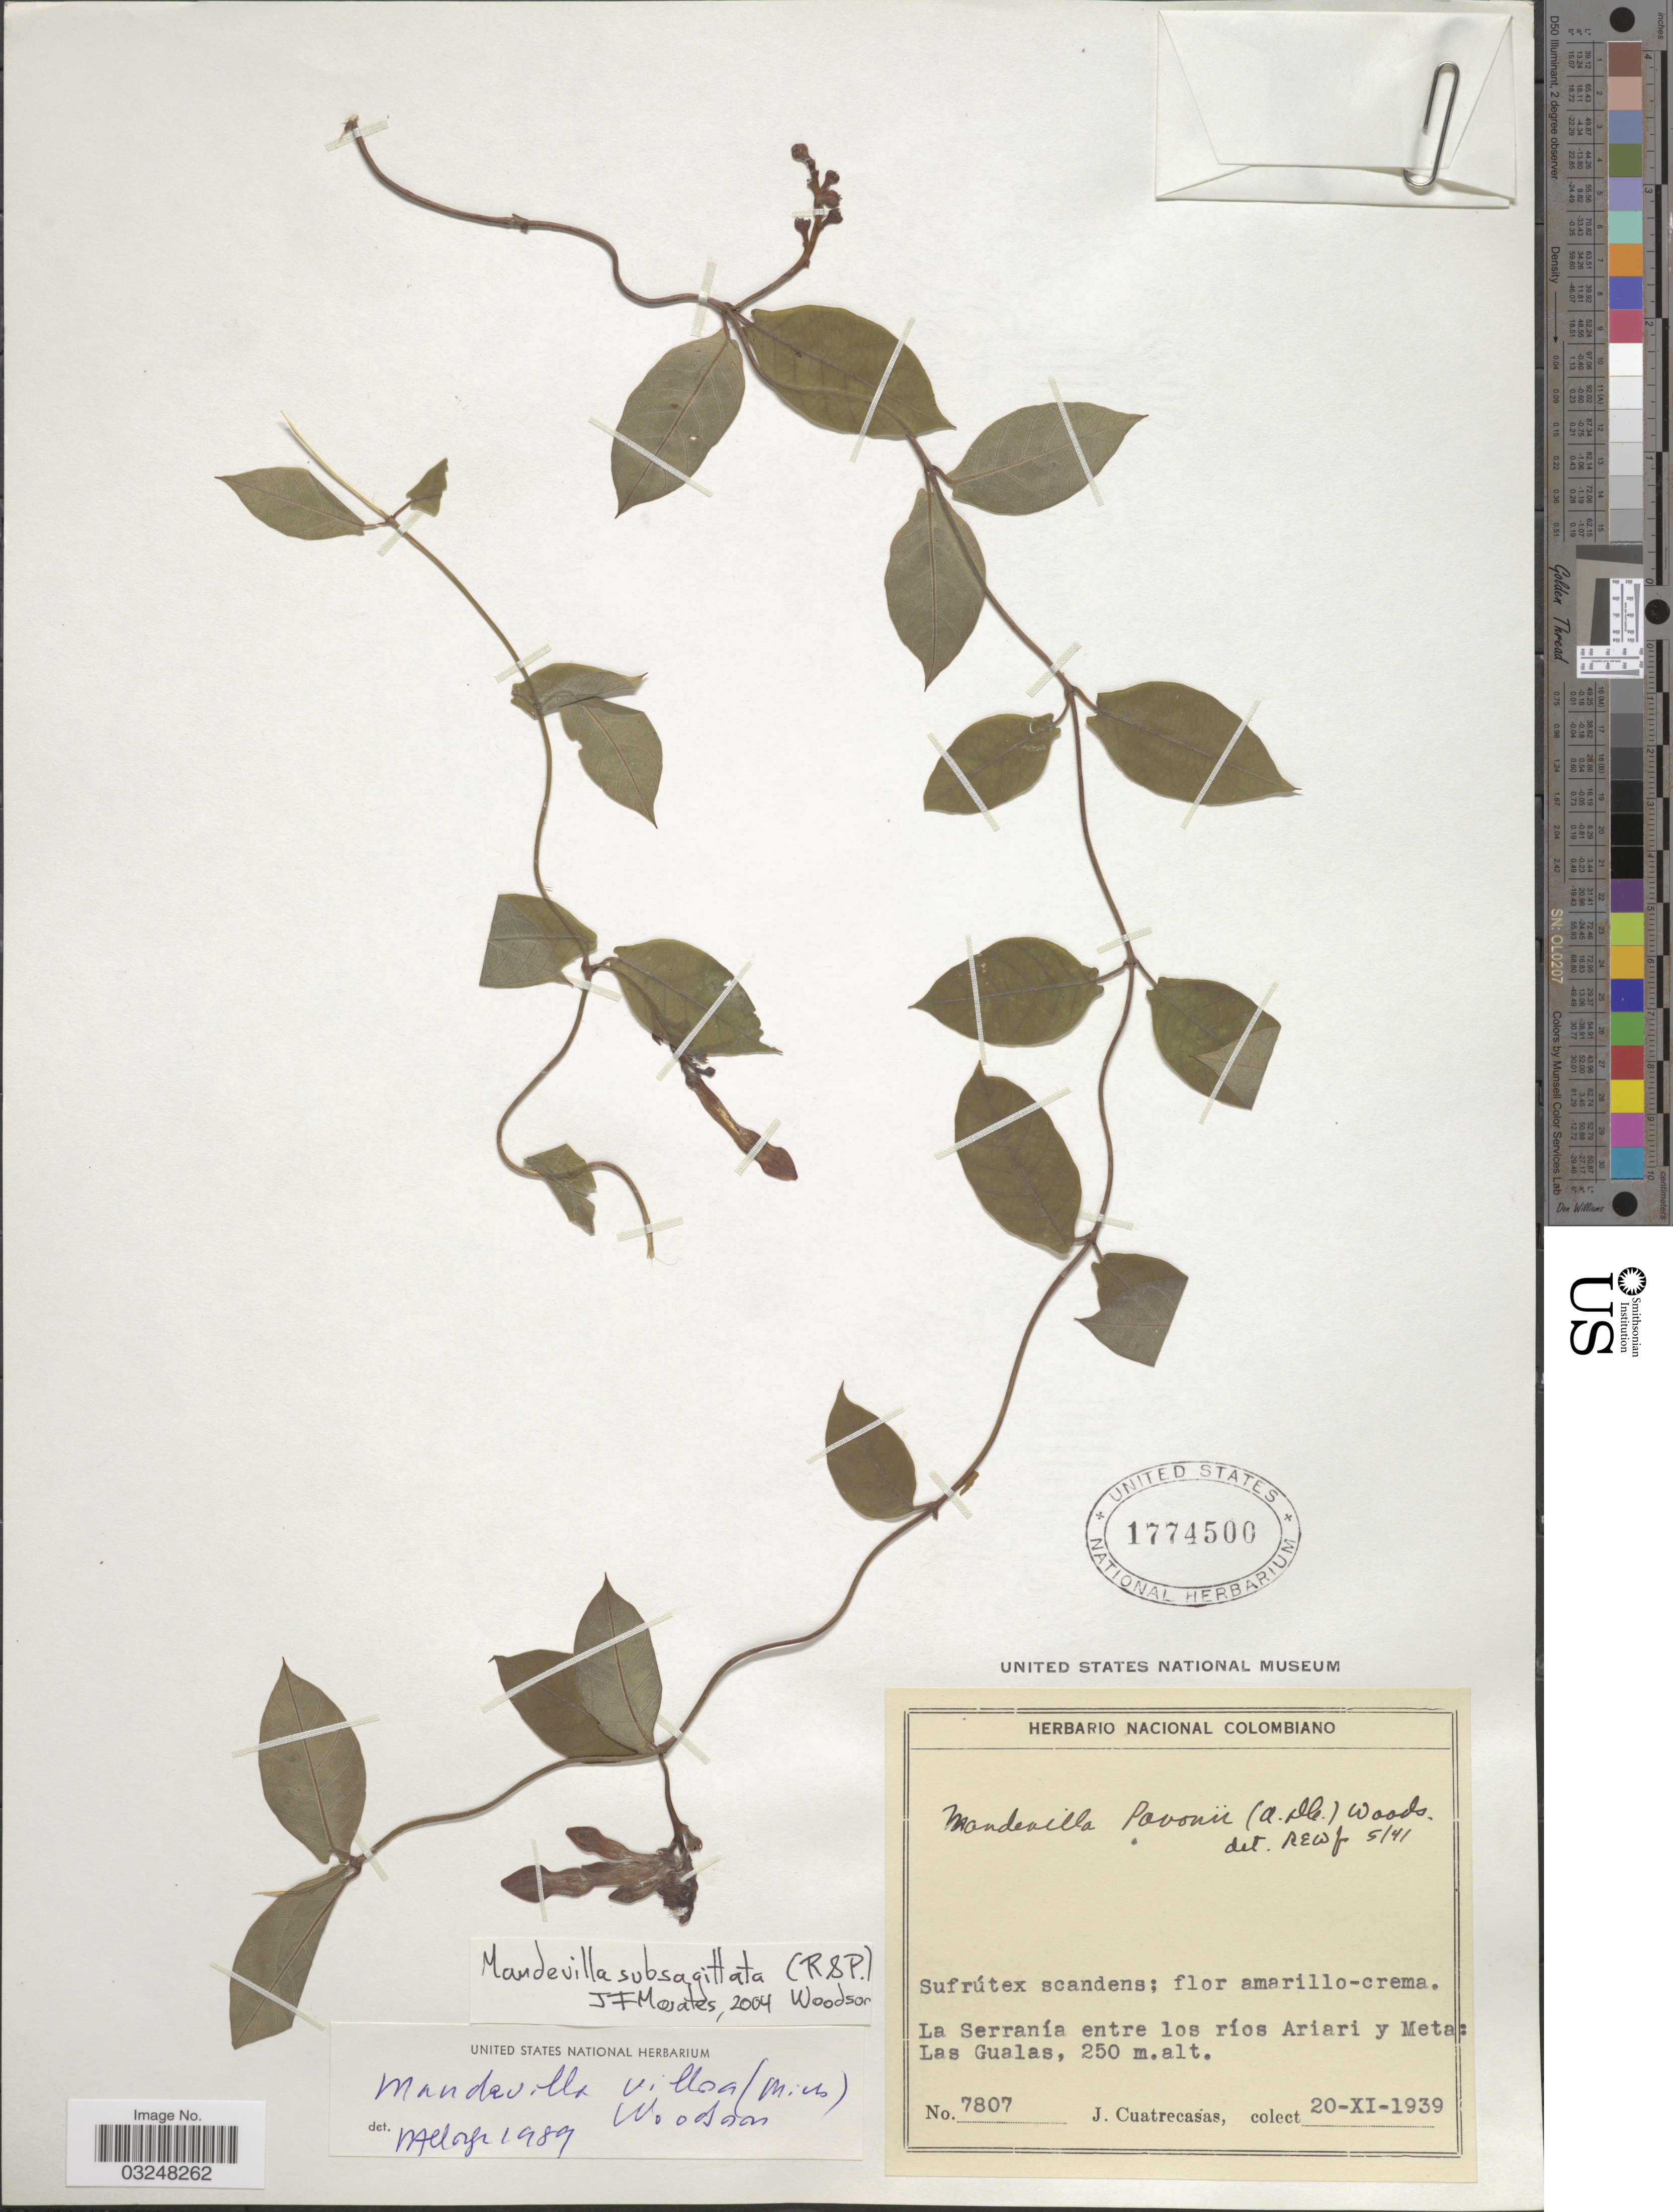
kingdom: Plantae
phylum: Tracheophyta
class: Magnoliopsida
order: Gentianales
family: Apocynaceae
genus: Mandevilla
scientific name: Mandevilla subsagittata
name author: (Ruiz & Pav.) Woodson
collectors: J. Cuatrecasas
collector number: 7807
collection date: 1939-11-20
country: Colombia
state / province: Meta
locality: La Serranía entre los ríos Ariari y Meta: Las Gualas.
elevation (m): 250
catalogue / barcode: US 1774500